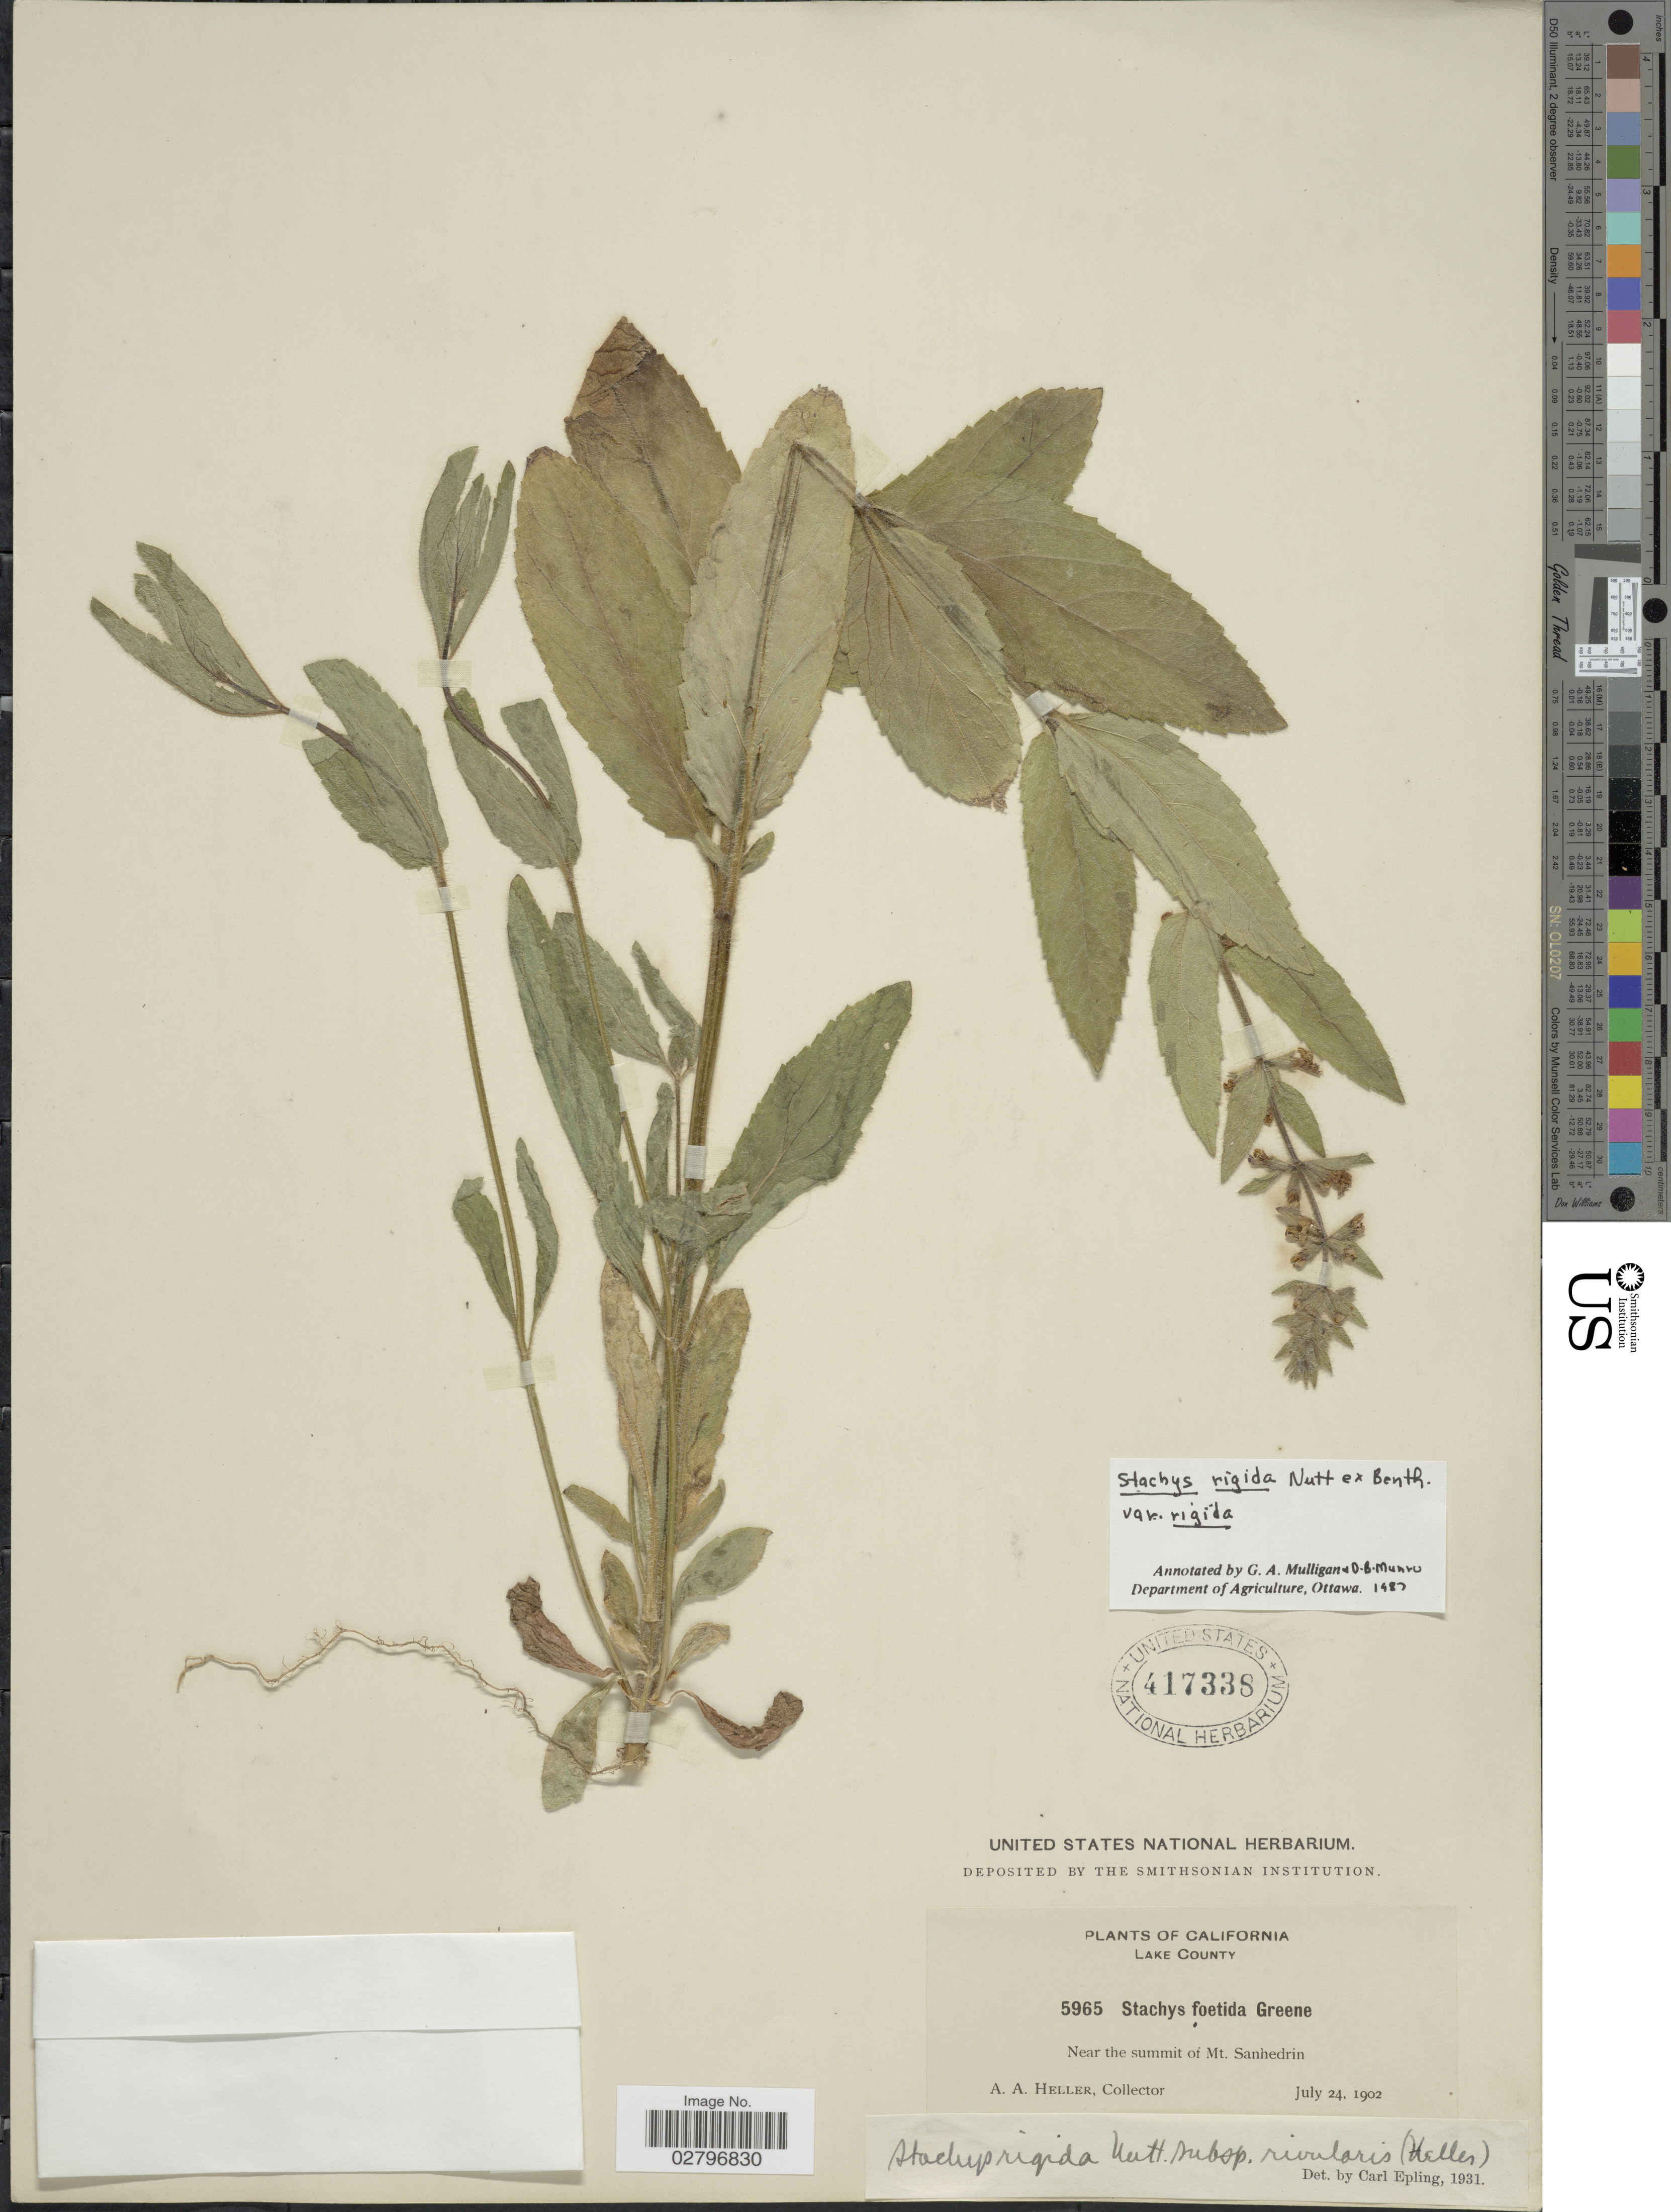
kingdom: Plantae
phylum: Tracheophyta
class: Magnoliopsida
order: Lamiales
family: Lamiaceae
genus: Stachys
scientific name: Stachys rigida subsp. typica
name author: Epling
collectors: A. A. Heller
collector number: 5965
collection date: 1902-07-24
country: United States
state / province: California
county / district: Lake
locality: Lake County, Near the summit of Mt. Sanhedrin.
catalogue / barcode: US 417338